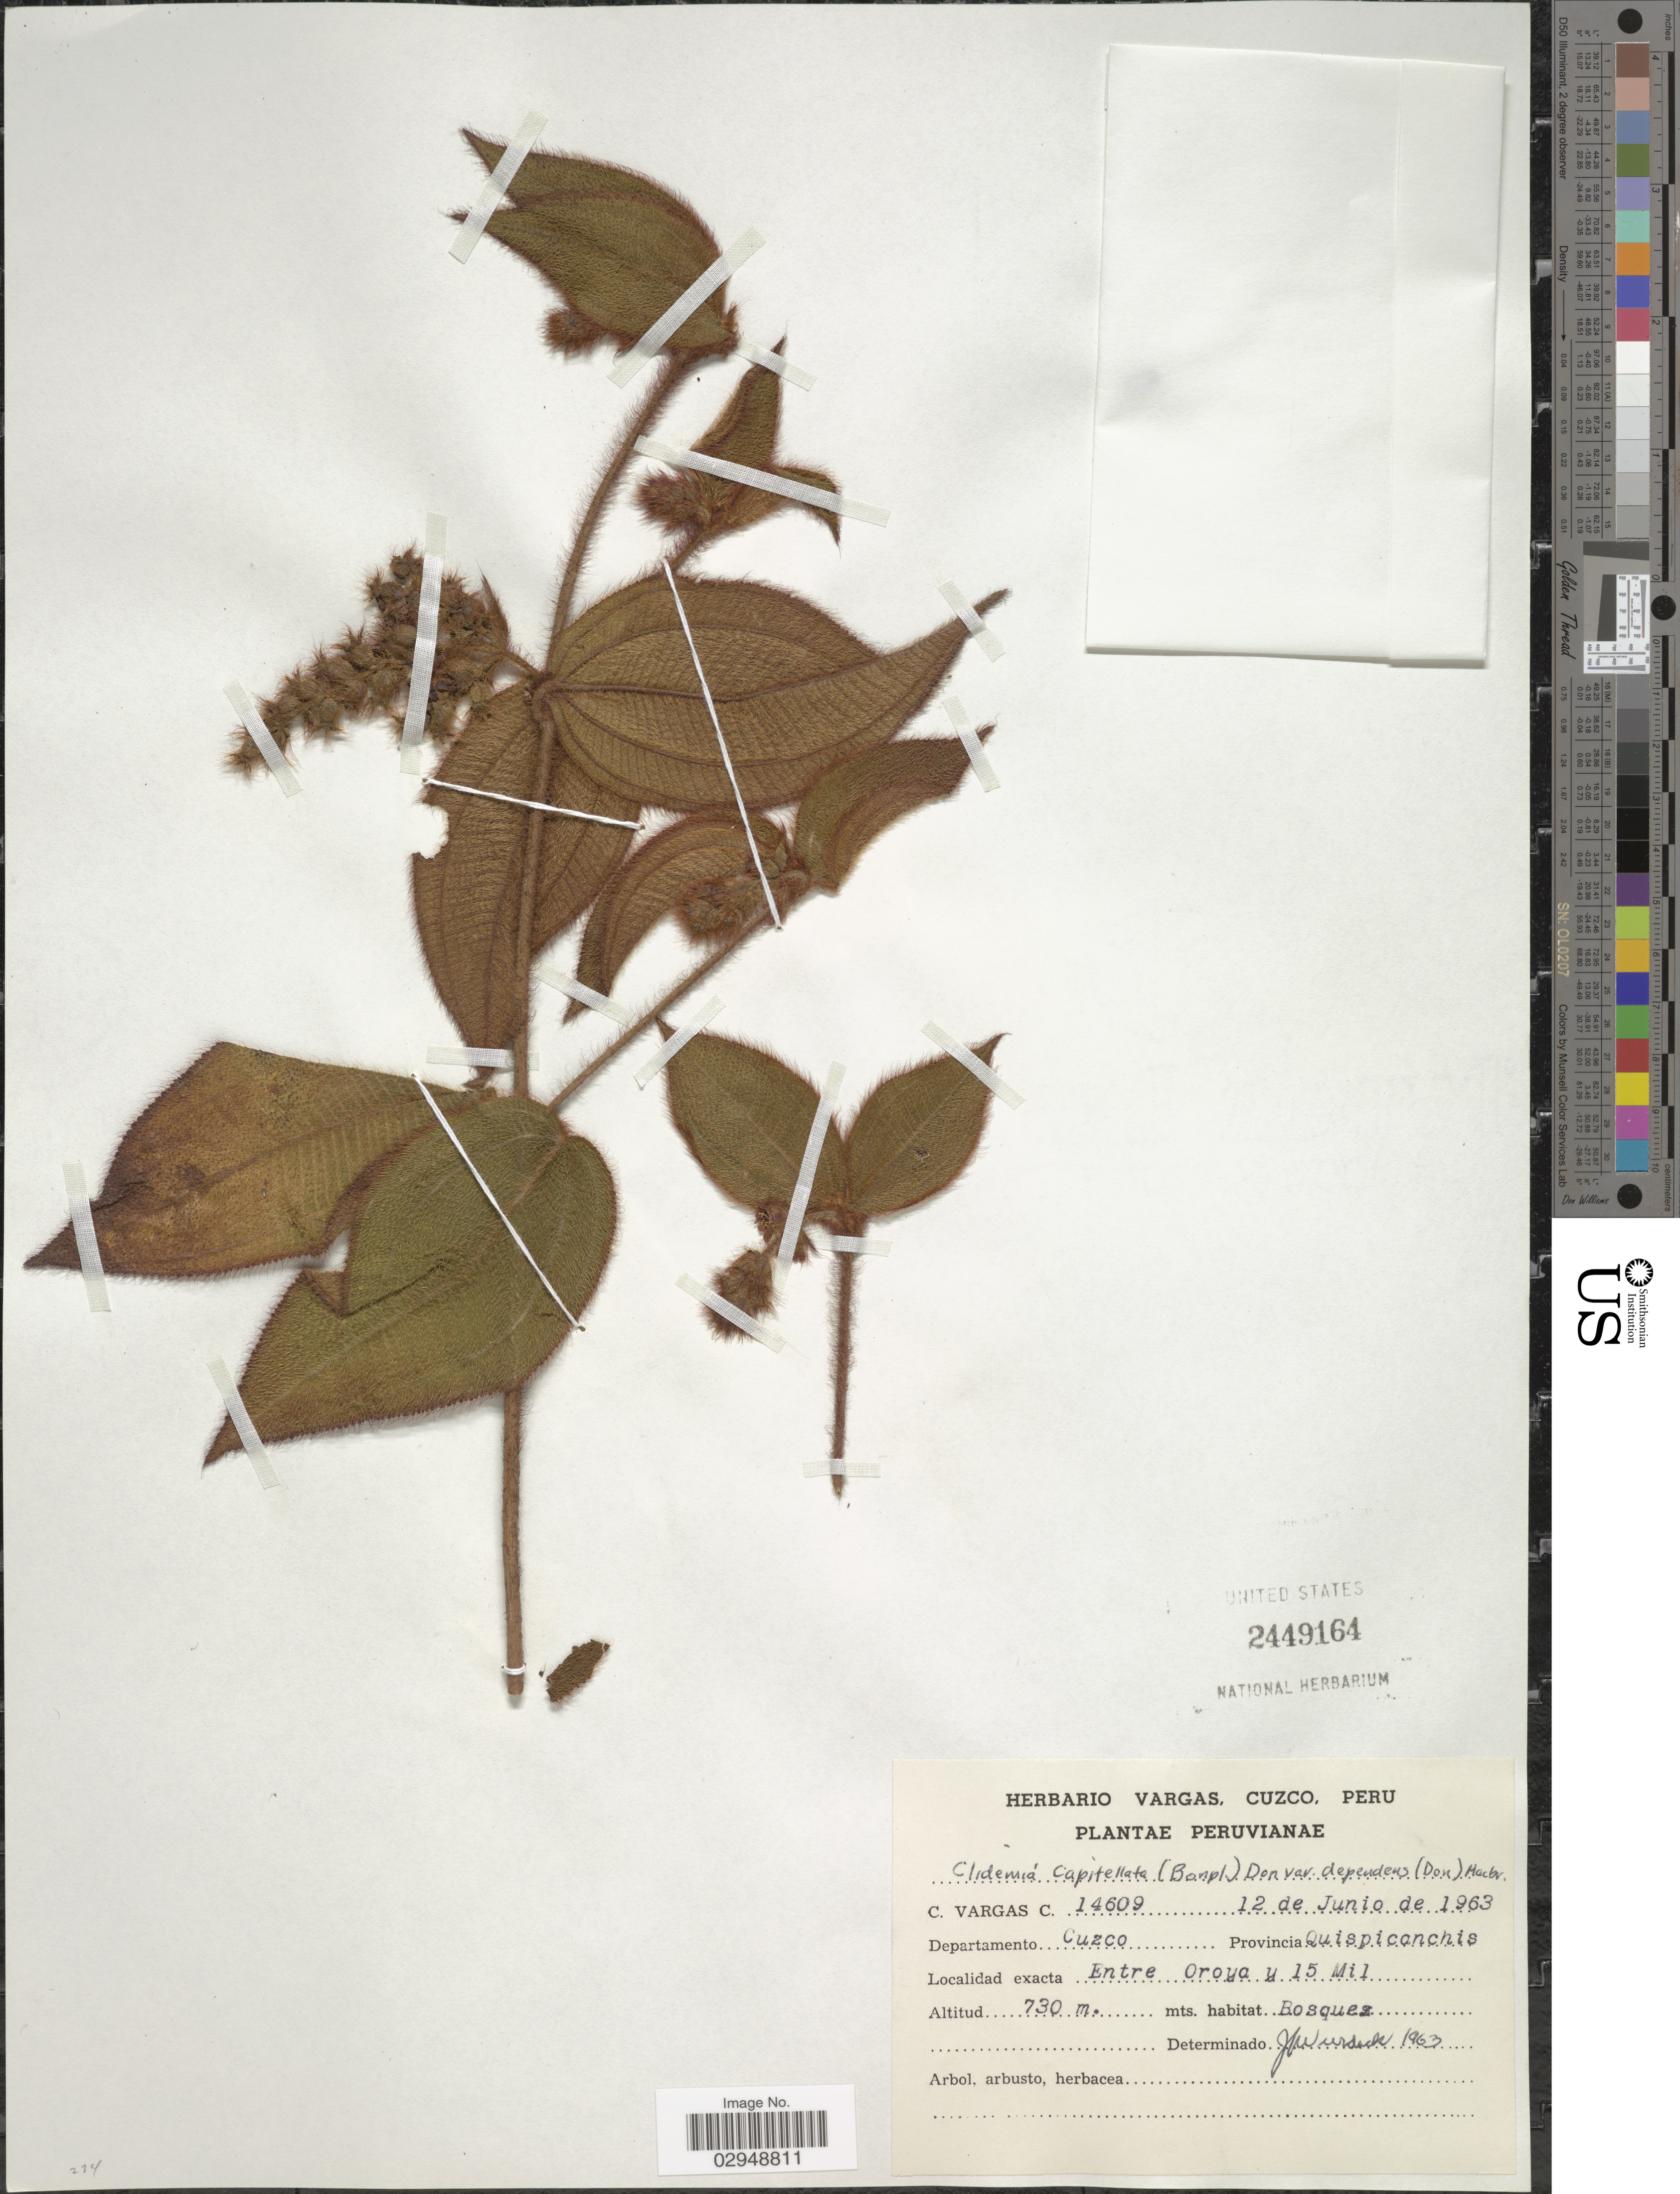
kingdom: Plantae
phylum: Tracheophyta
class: Magnoliopsida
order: Myrtales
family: Melastomataceae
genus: Clidemia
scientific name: Clidemia capitellata var. dependens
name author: (Pav. & D. Don) J.F. Macbr.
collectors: C. Vargas Calderón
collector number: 14609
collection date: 1963-06-12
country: Peru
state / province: Cusco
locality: Departamento Cuzco. Provincia Quispicanchis. Entre Oroya y 15 Mil.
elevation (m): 730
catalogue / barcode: US 2449164